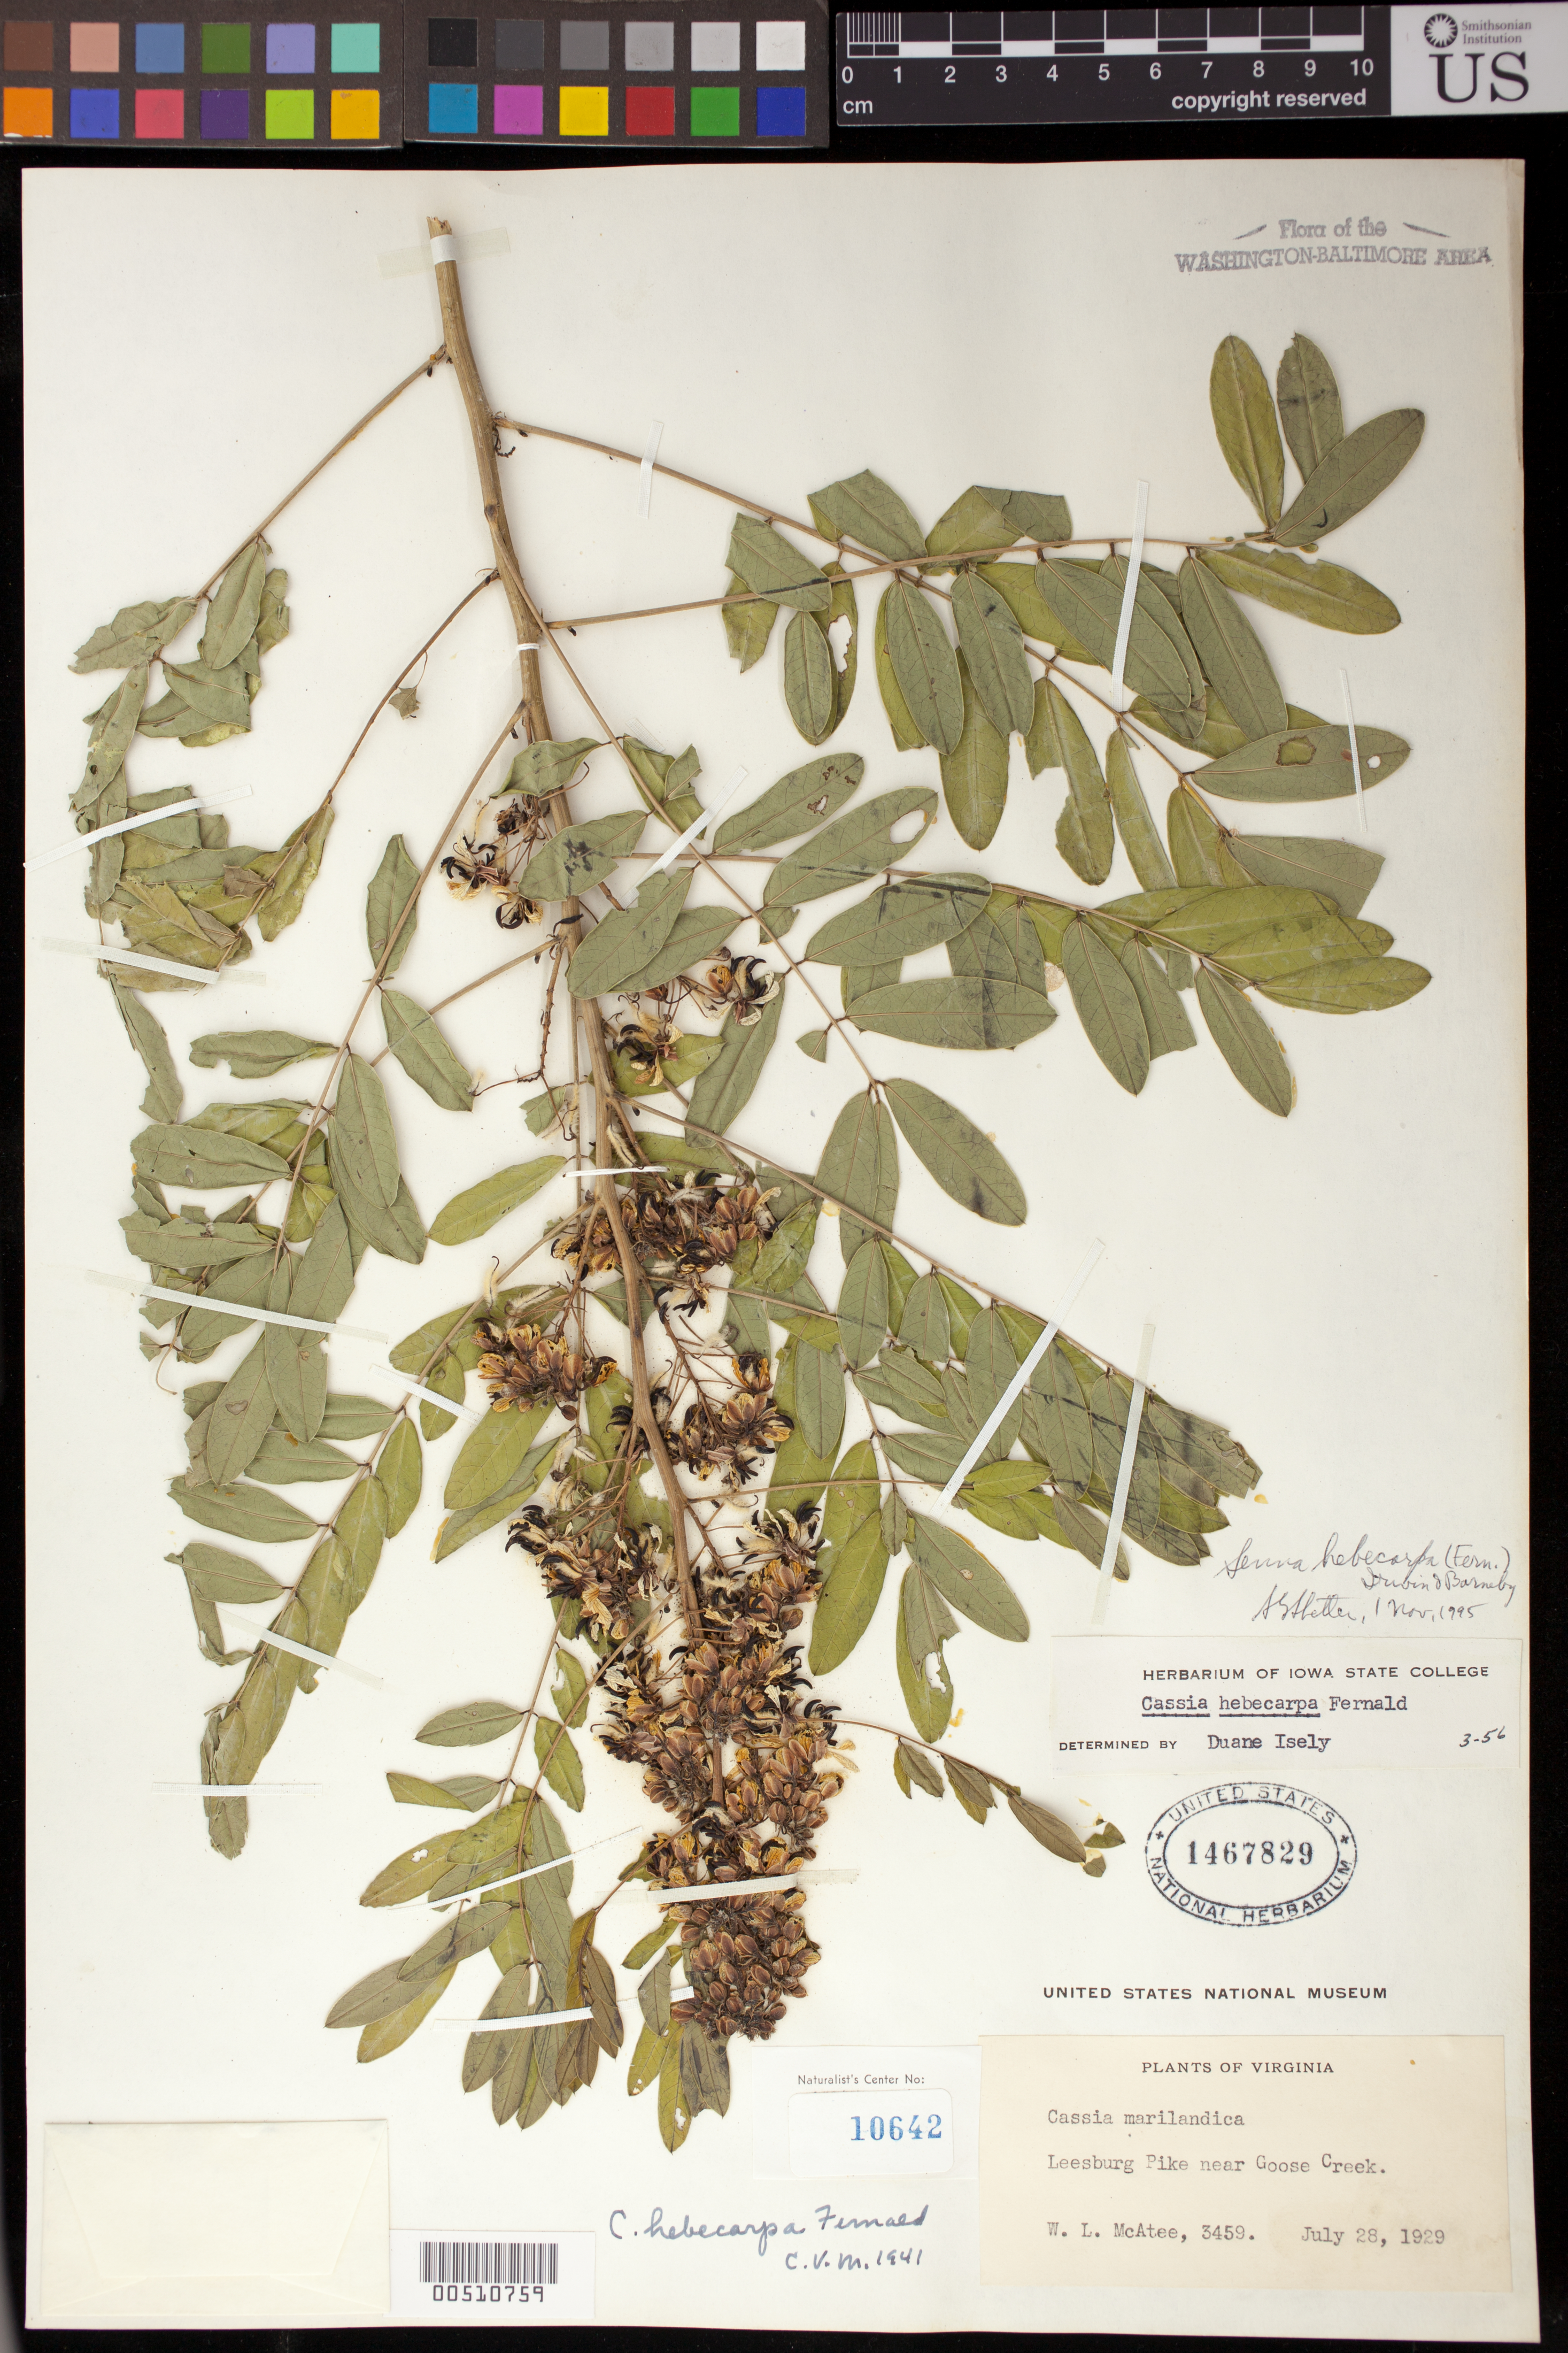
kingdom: Plantae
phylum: Tracheophyta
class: Magnoliopsida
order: Fabales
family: Fabaceae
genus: Senna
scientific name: Senna hebecarpa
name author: (Fernald) H.S. Irwin & Barneby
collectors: W. McAtee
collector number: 3459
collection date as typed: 28 Jul 1928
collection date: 1928-07-28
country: United States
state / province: Virginia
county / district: Loudoun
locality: Leesburg Pike near Goose Creek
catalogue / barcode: US 1467829